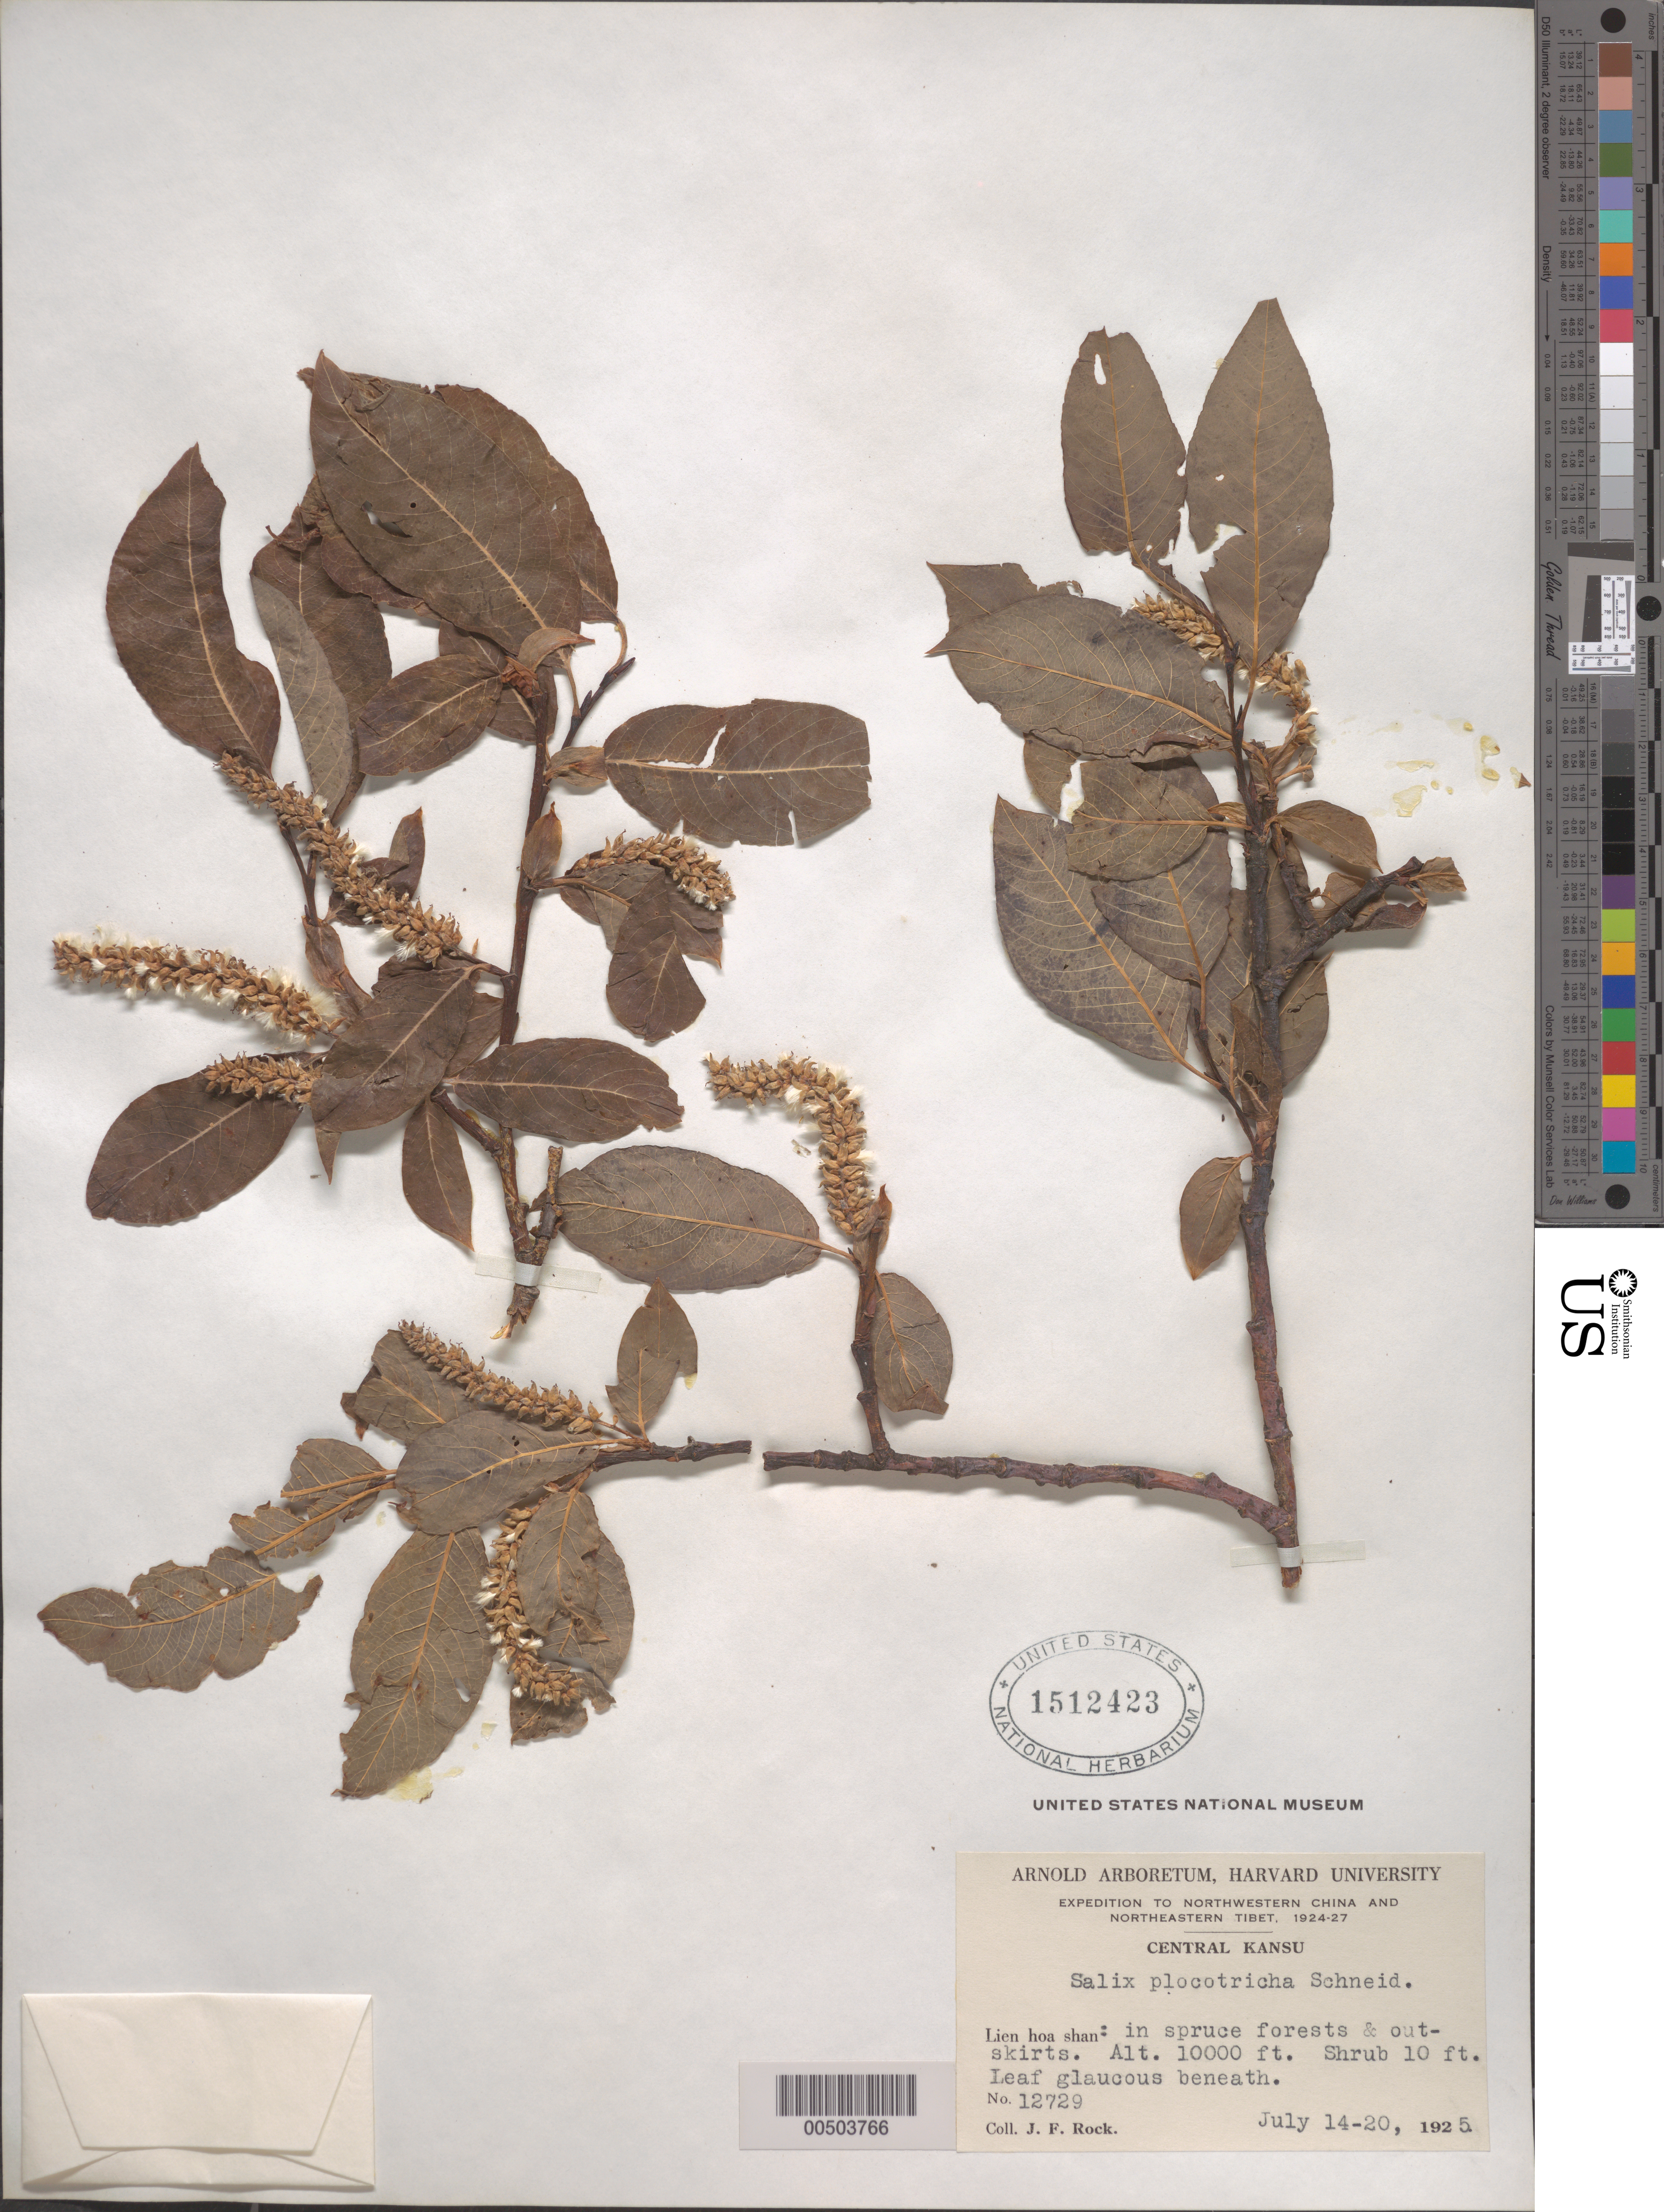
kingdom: Plantae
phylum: Tracheophyta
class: Magnoliopsida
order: Malpighiales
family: Salicaceae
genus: Salix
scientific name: Salix plocotricha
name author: C.K. Schneid. in Sarg.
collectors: J. F. Rock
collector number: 12729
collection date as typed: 14 Jul 1925 to 20 Jul 1925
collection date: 1925-07-14/1925-07-20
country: China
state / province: Gansu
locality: Lien hoa shan: in spruce forests & out-skirts.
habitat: Shrub 10 ft. Leaf glaucous beneath.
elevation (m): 3048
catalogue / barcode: US 1512423